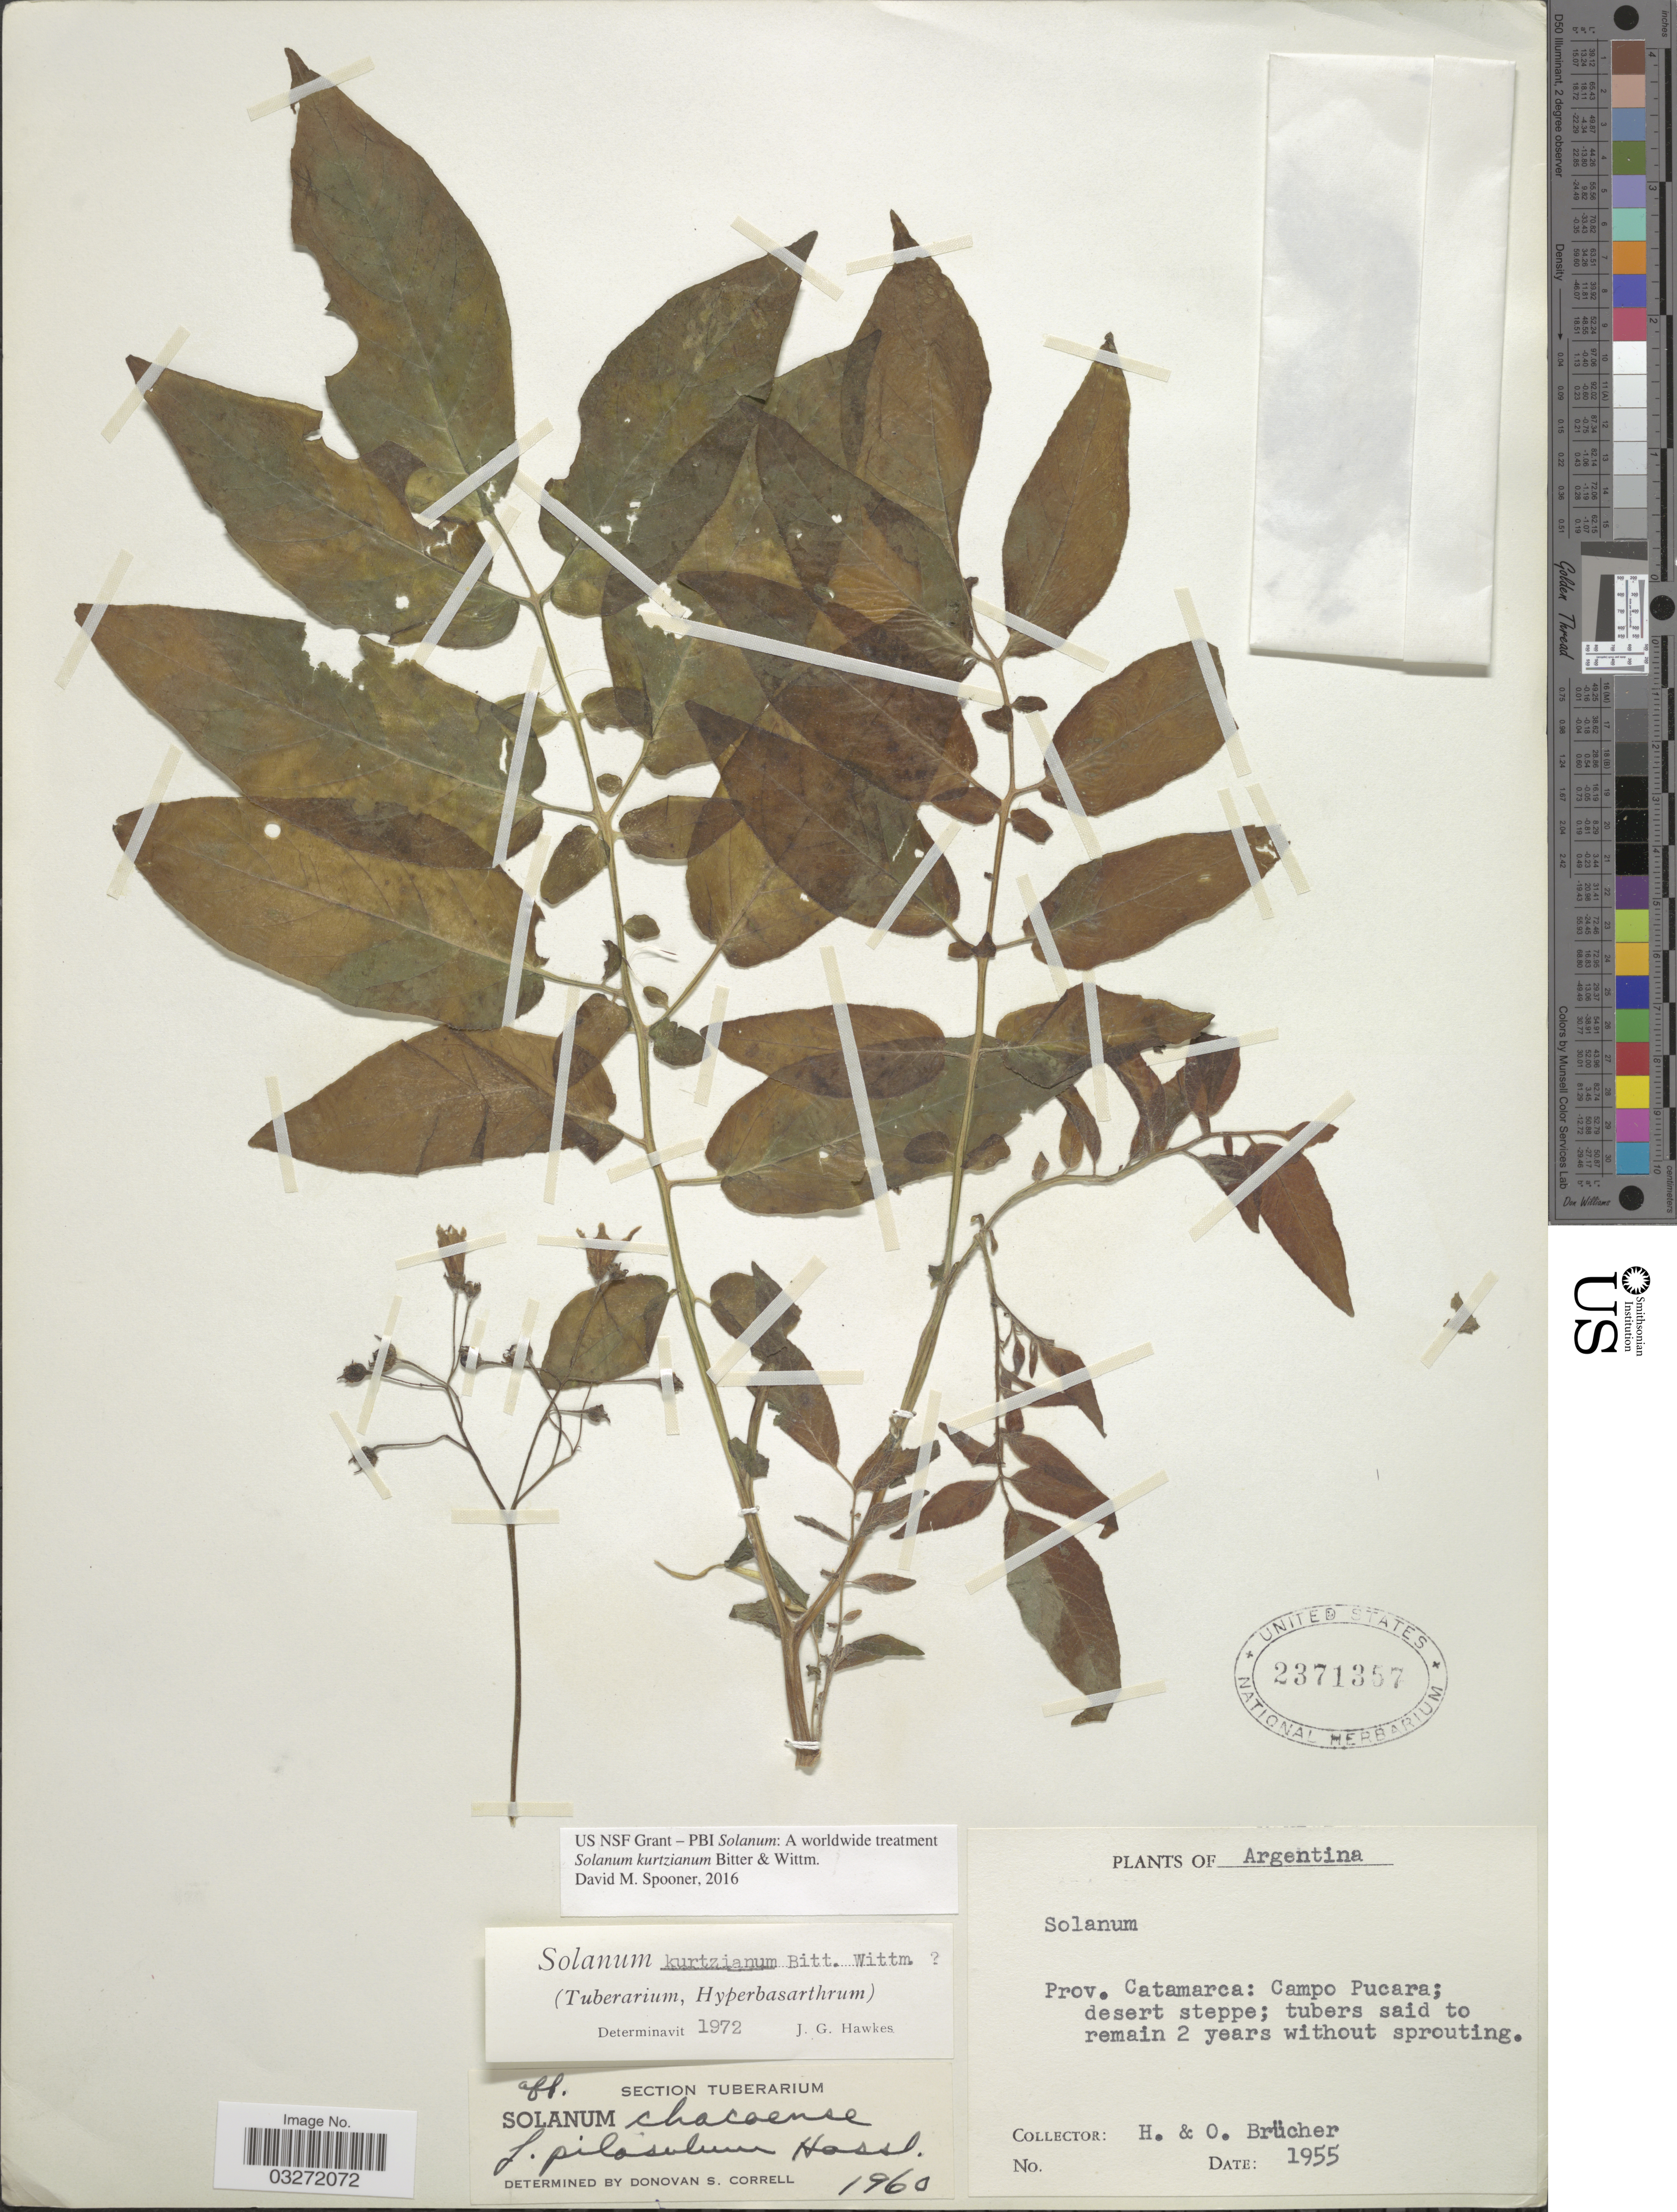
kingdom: Plantae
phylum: Tracheophyta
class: Magnoliopsida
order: Solanales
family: Solanaceae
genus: Solanum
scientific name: Solanum kurtzianum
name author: Bitter & Wittm.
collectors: H. Brucher & O. Brücher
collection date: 1955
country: Argentina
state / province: Catamarca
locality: Campo Pucara.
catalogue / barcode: US 2371357